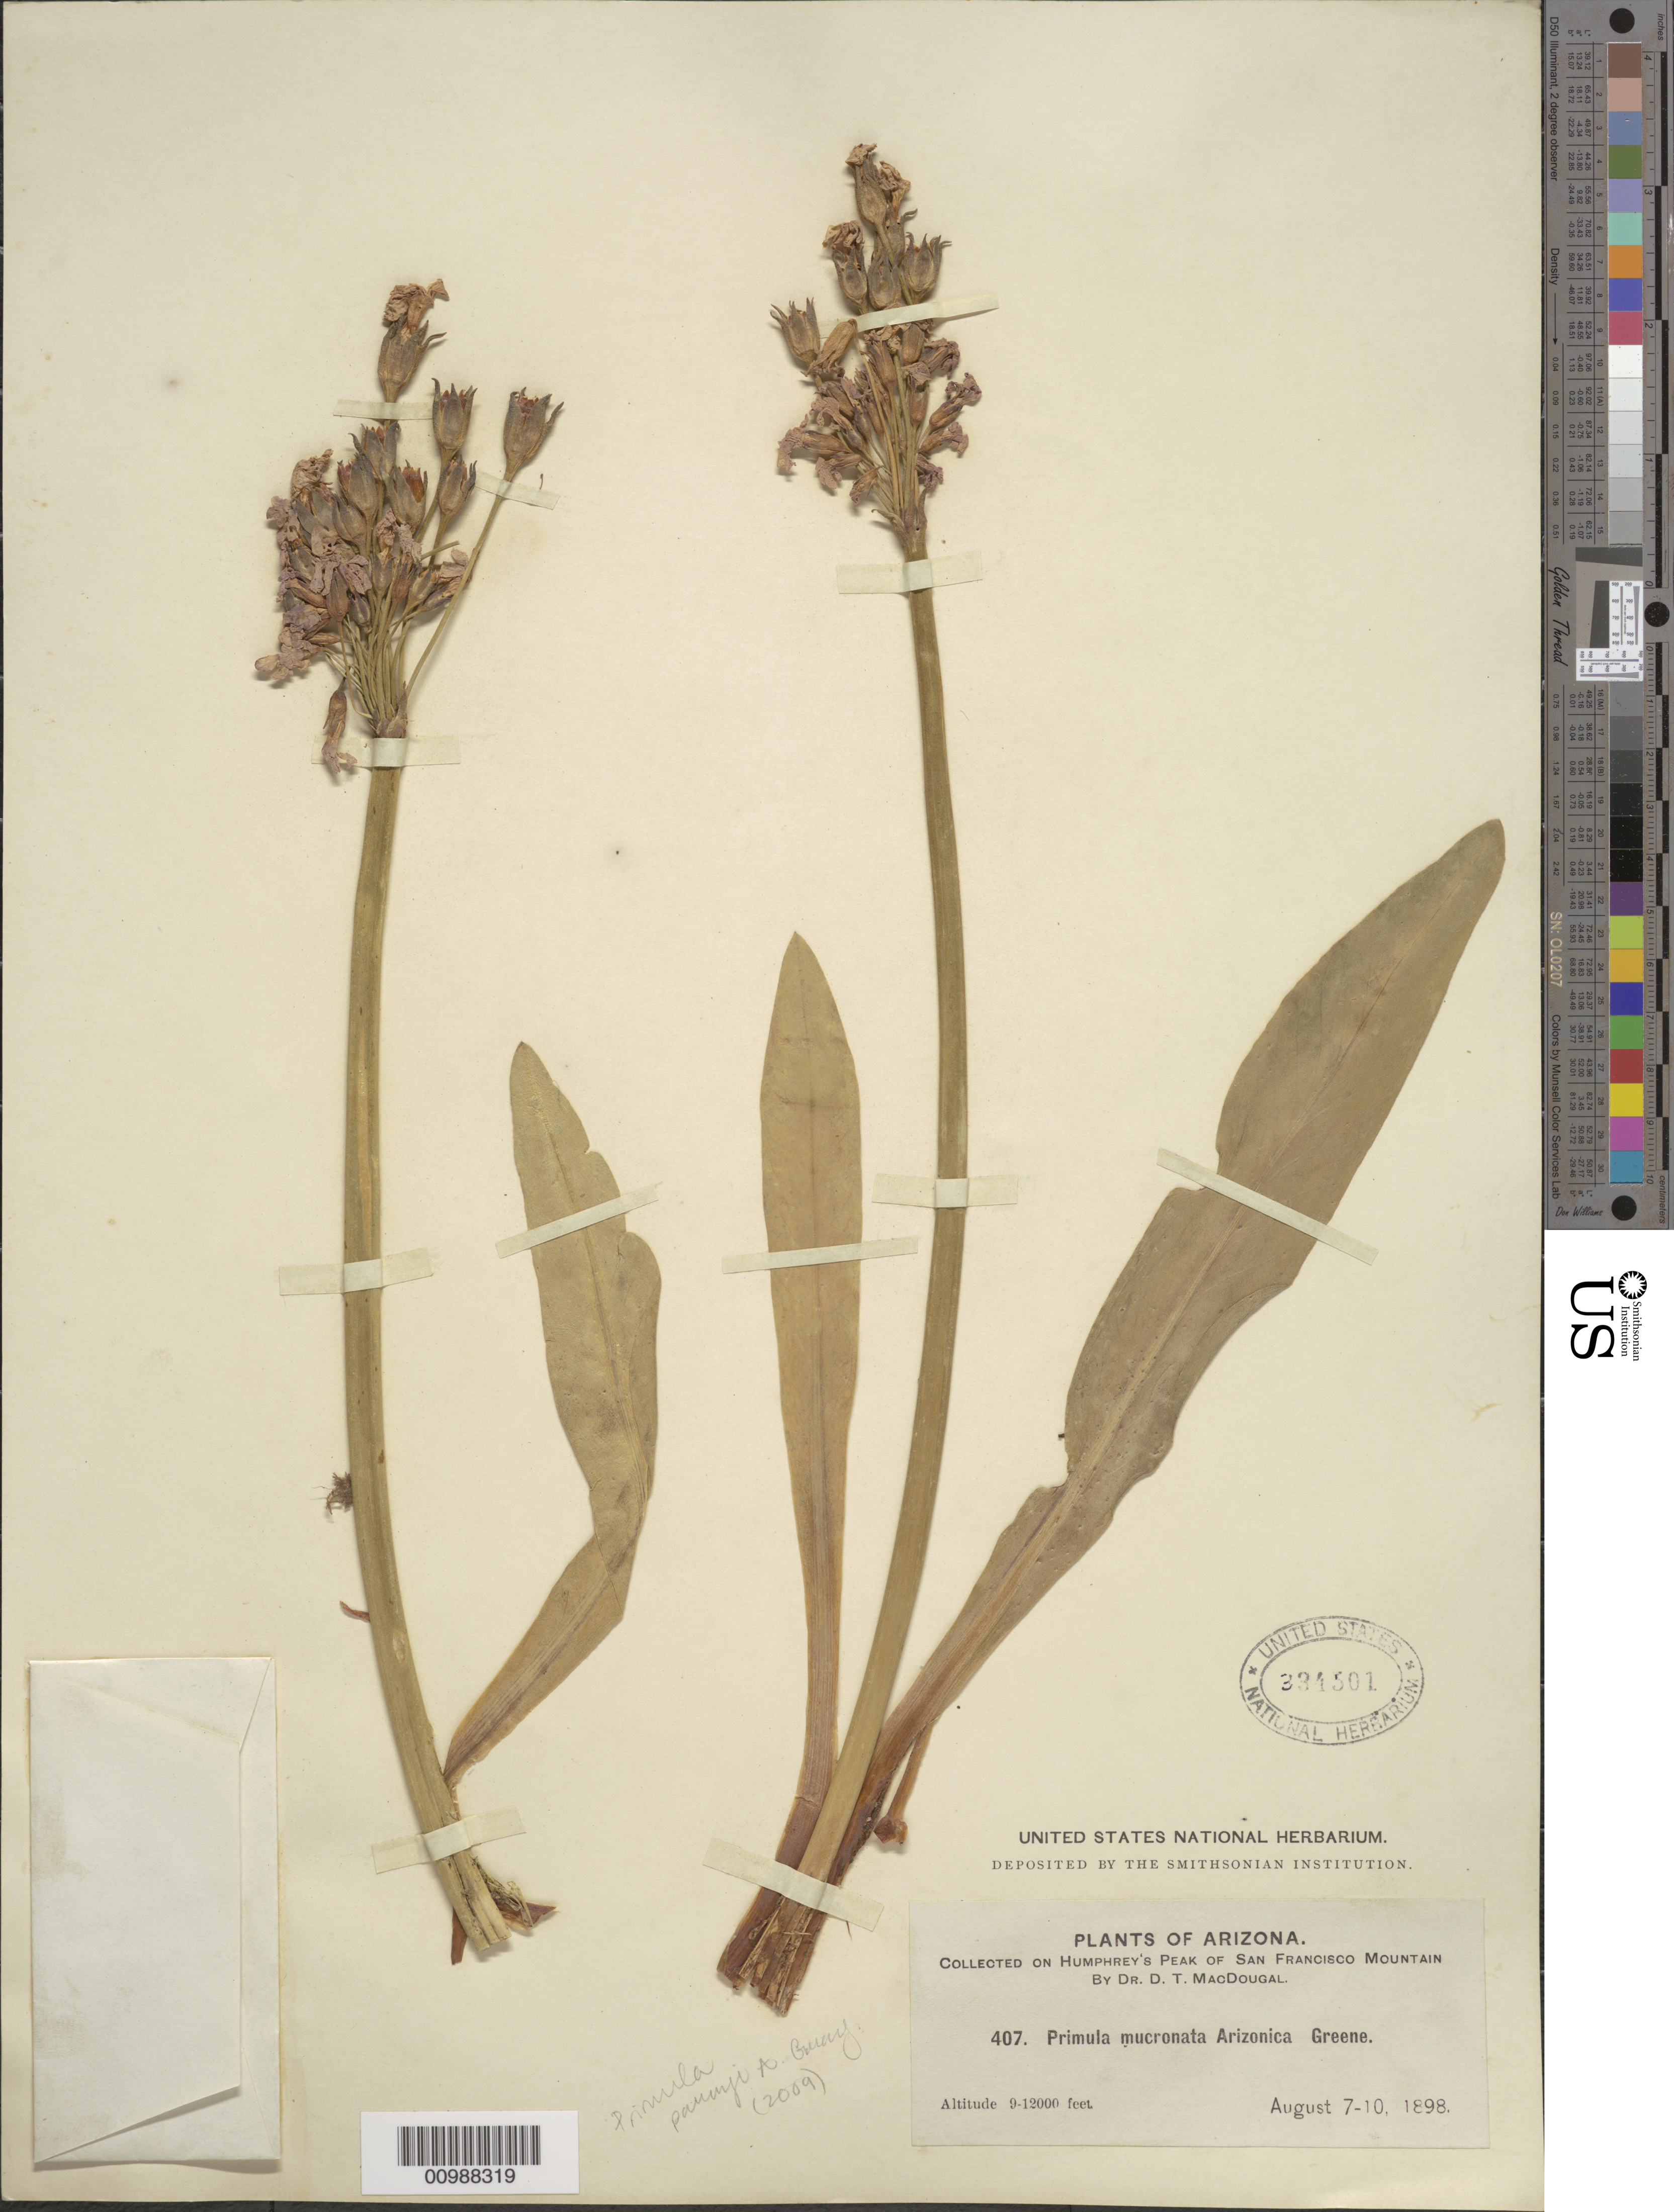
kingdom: Plantae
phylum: Tracheophyta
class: Magnoliopsida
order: Ericales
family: Primulaceae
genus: Primula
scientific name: Primula parryi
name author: A. Gray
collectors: D. T. MacDougal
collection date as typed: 07 Aug 1898 to 10 Aug 1898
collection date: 1898-08-07/1898-08-10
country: United States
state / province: Arizona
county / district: Greenlee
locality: Humphrey's Peak, San Francisco Mountains.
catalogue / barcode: US 334501